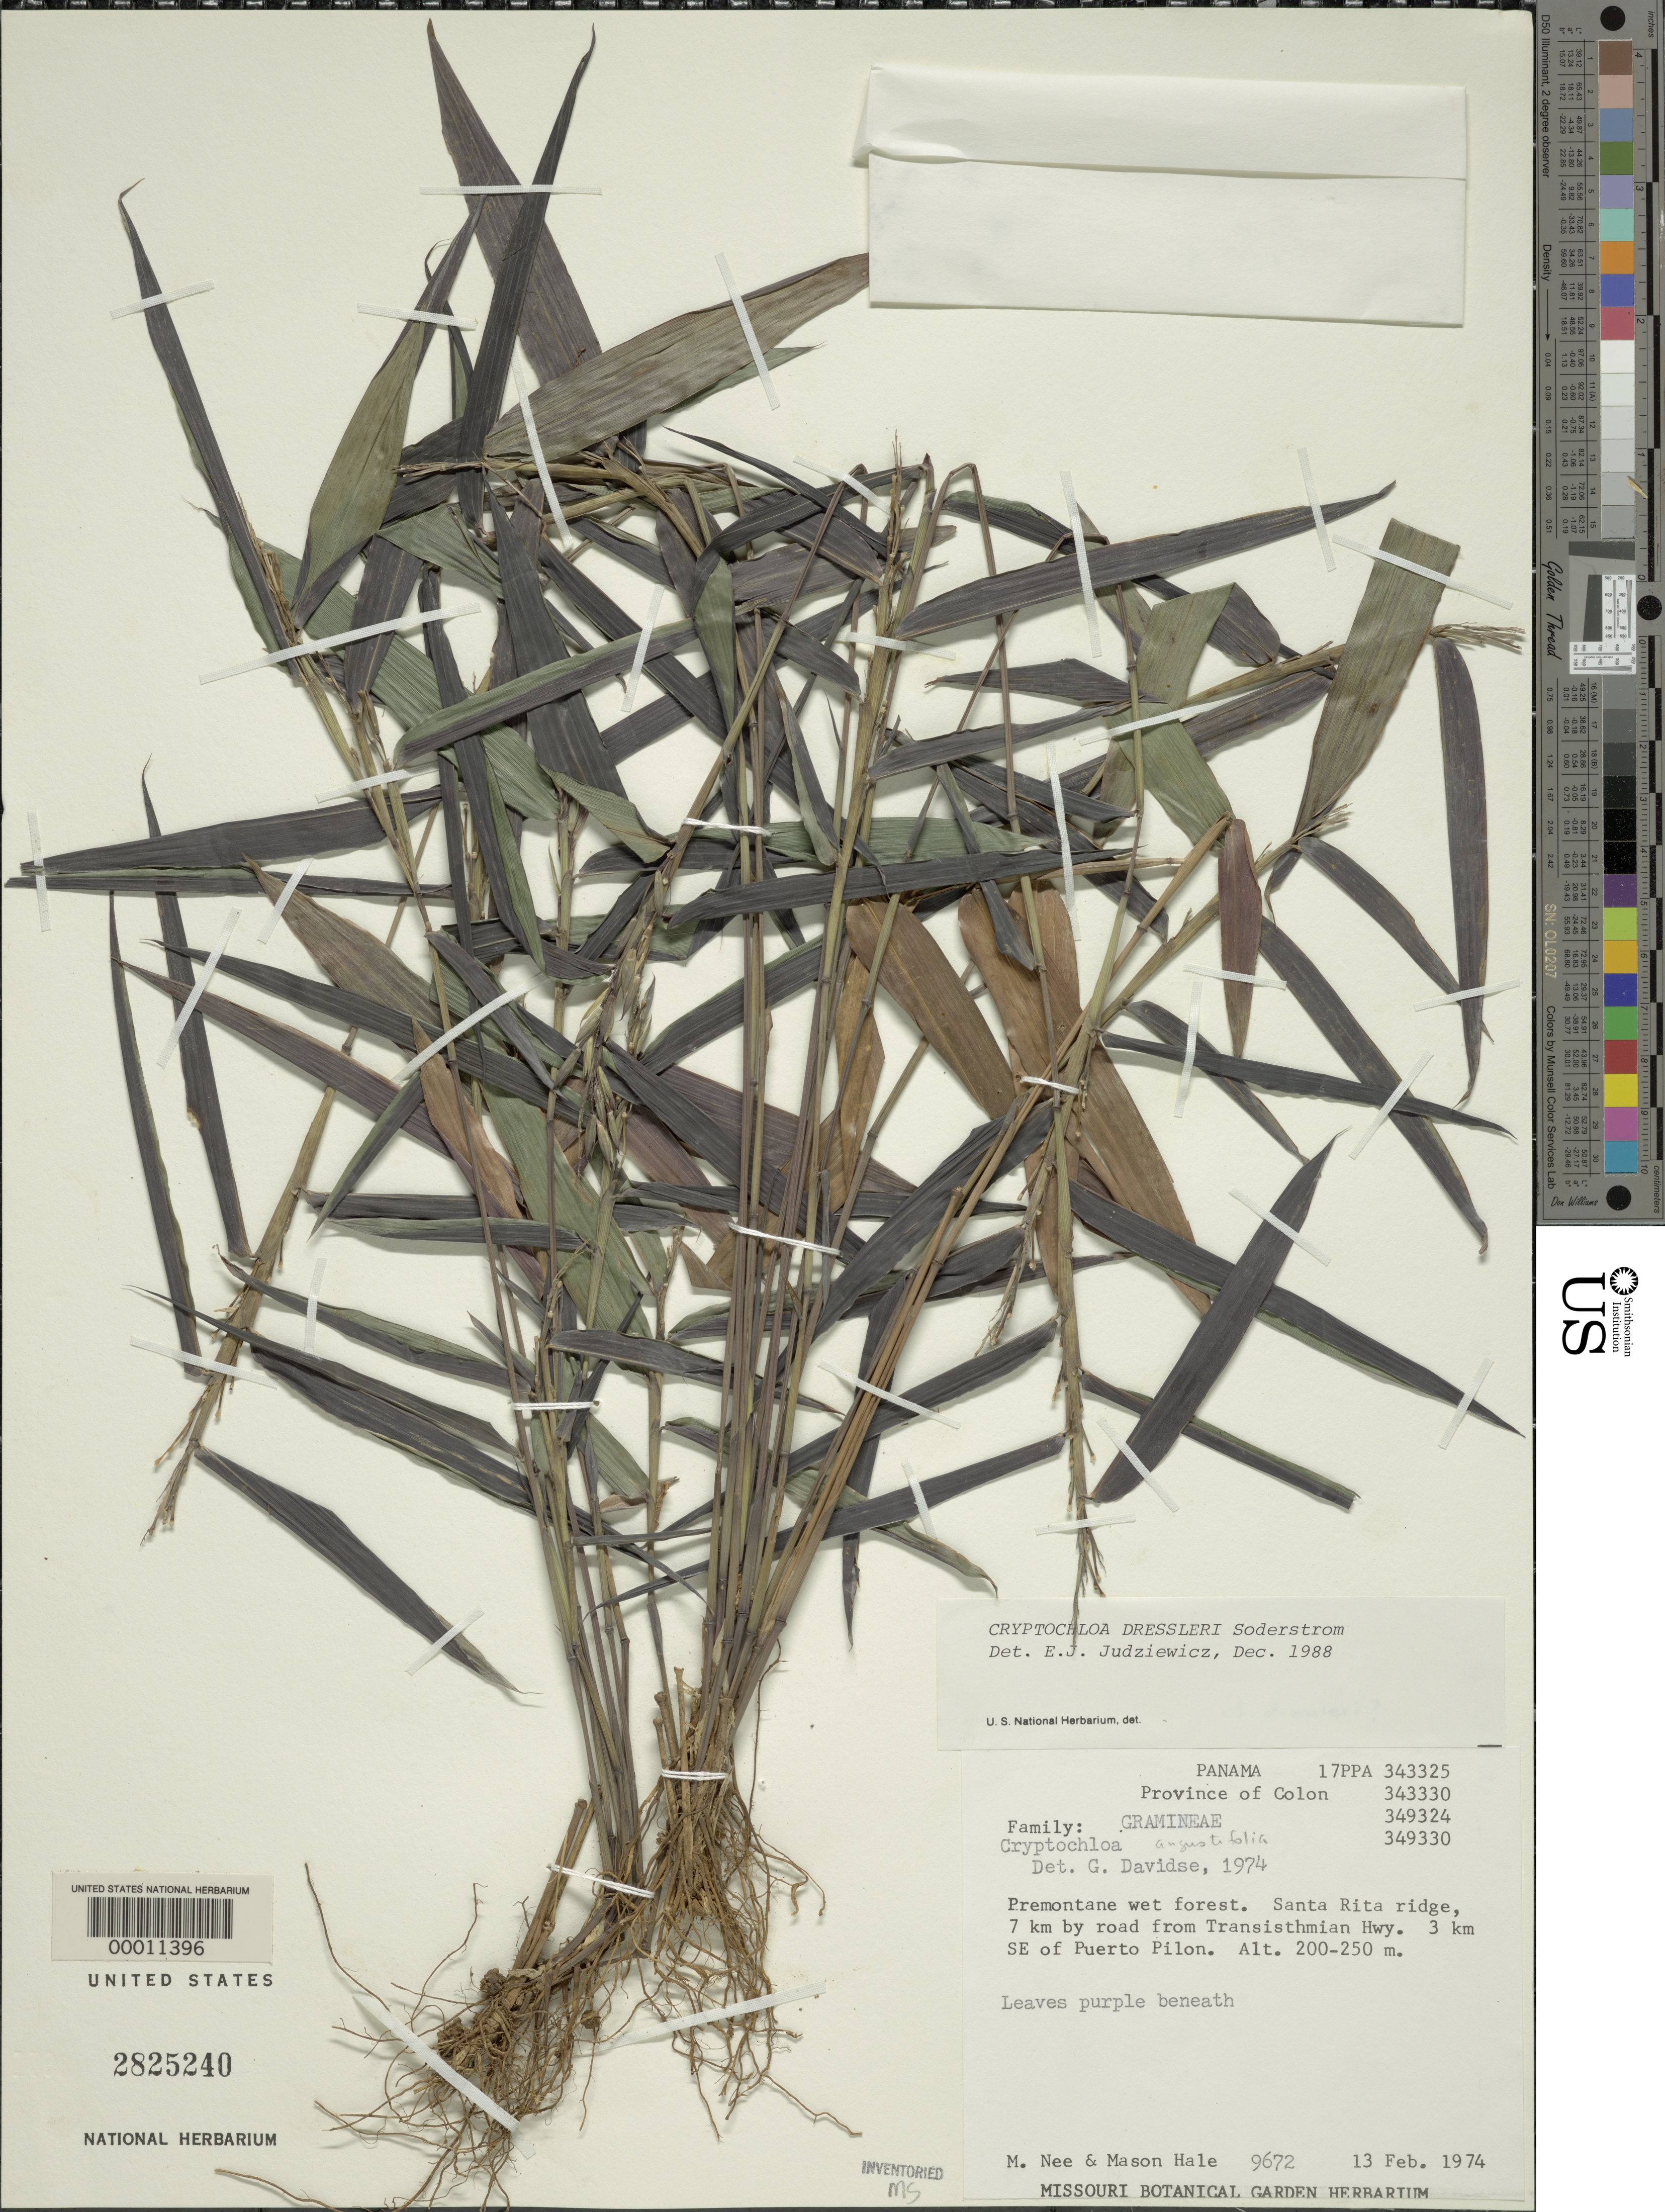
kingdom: Plantae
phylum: Tracheophyta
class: Liliopsida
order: Poales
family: Poaceae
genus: Cryptochloa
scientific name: Cryptochloa sp.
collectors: M. Nee & M. Hale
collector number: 9672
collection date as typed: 13 Feb 1974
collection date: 1974-02-13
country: Panama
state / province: Colón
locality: Santa Rita, Puerto Pilon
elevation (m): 200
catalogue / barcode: US 2825240